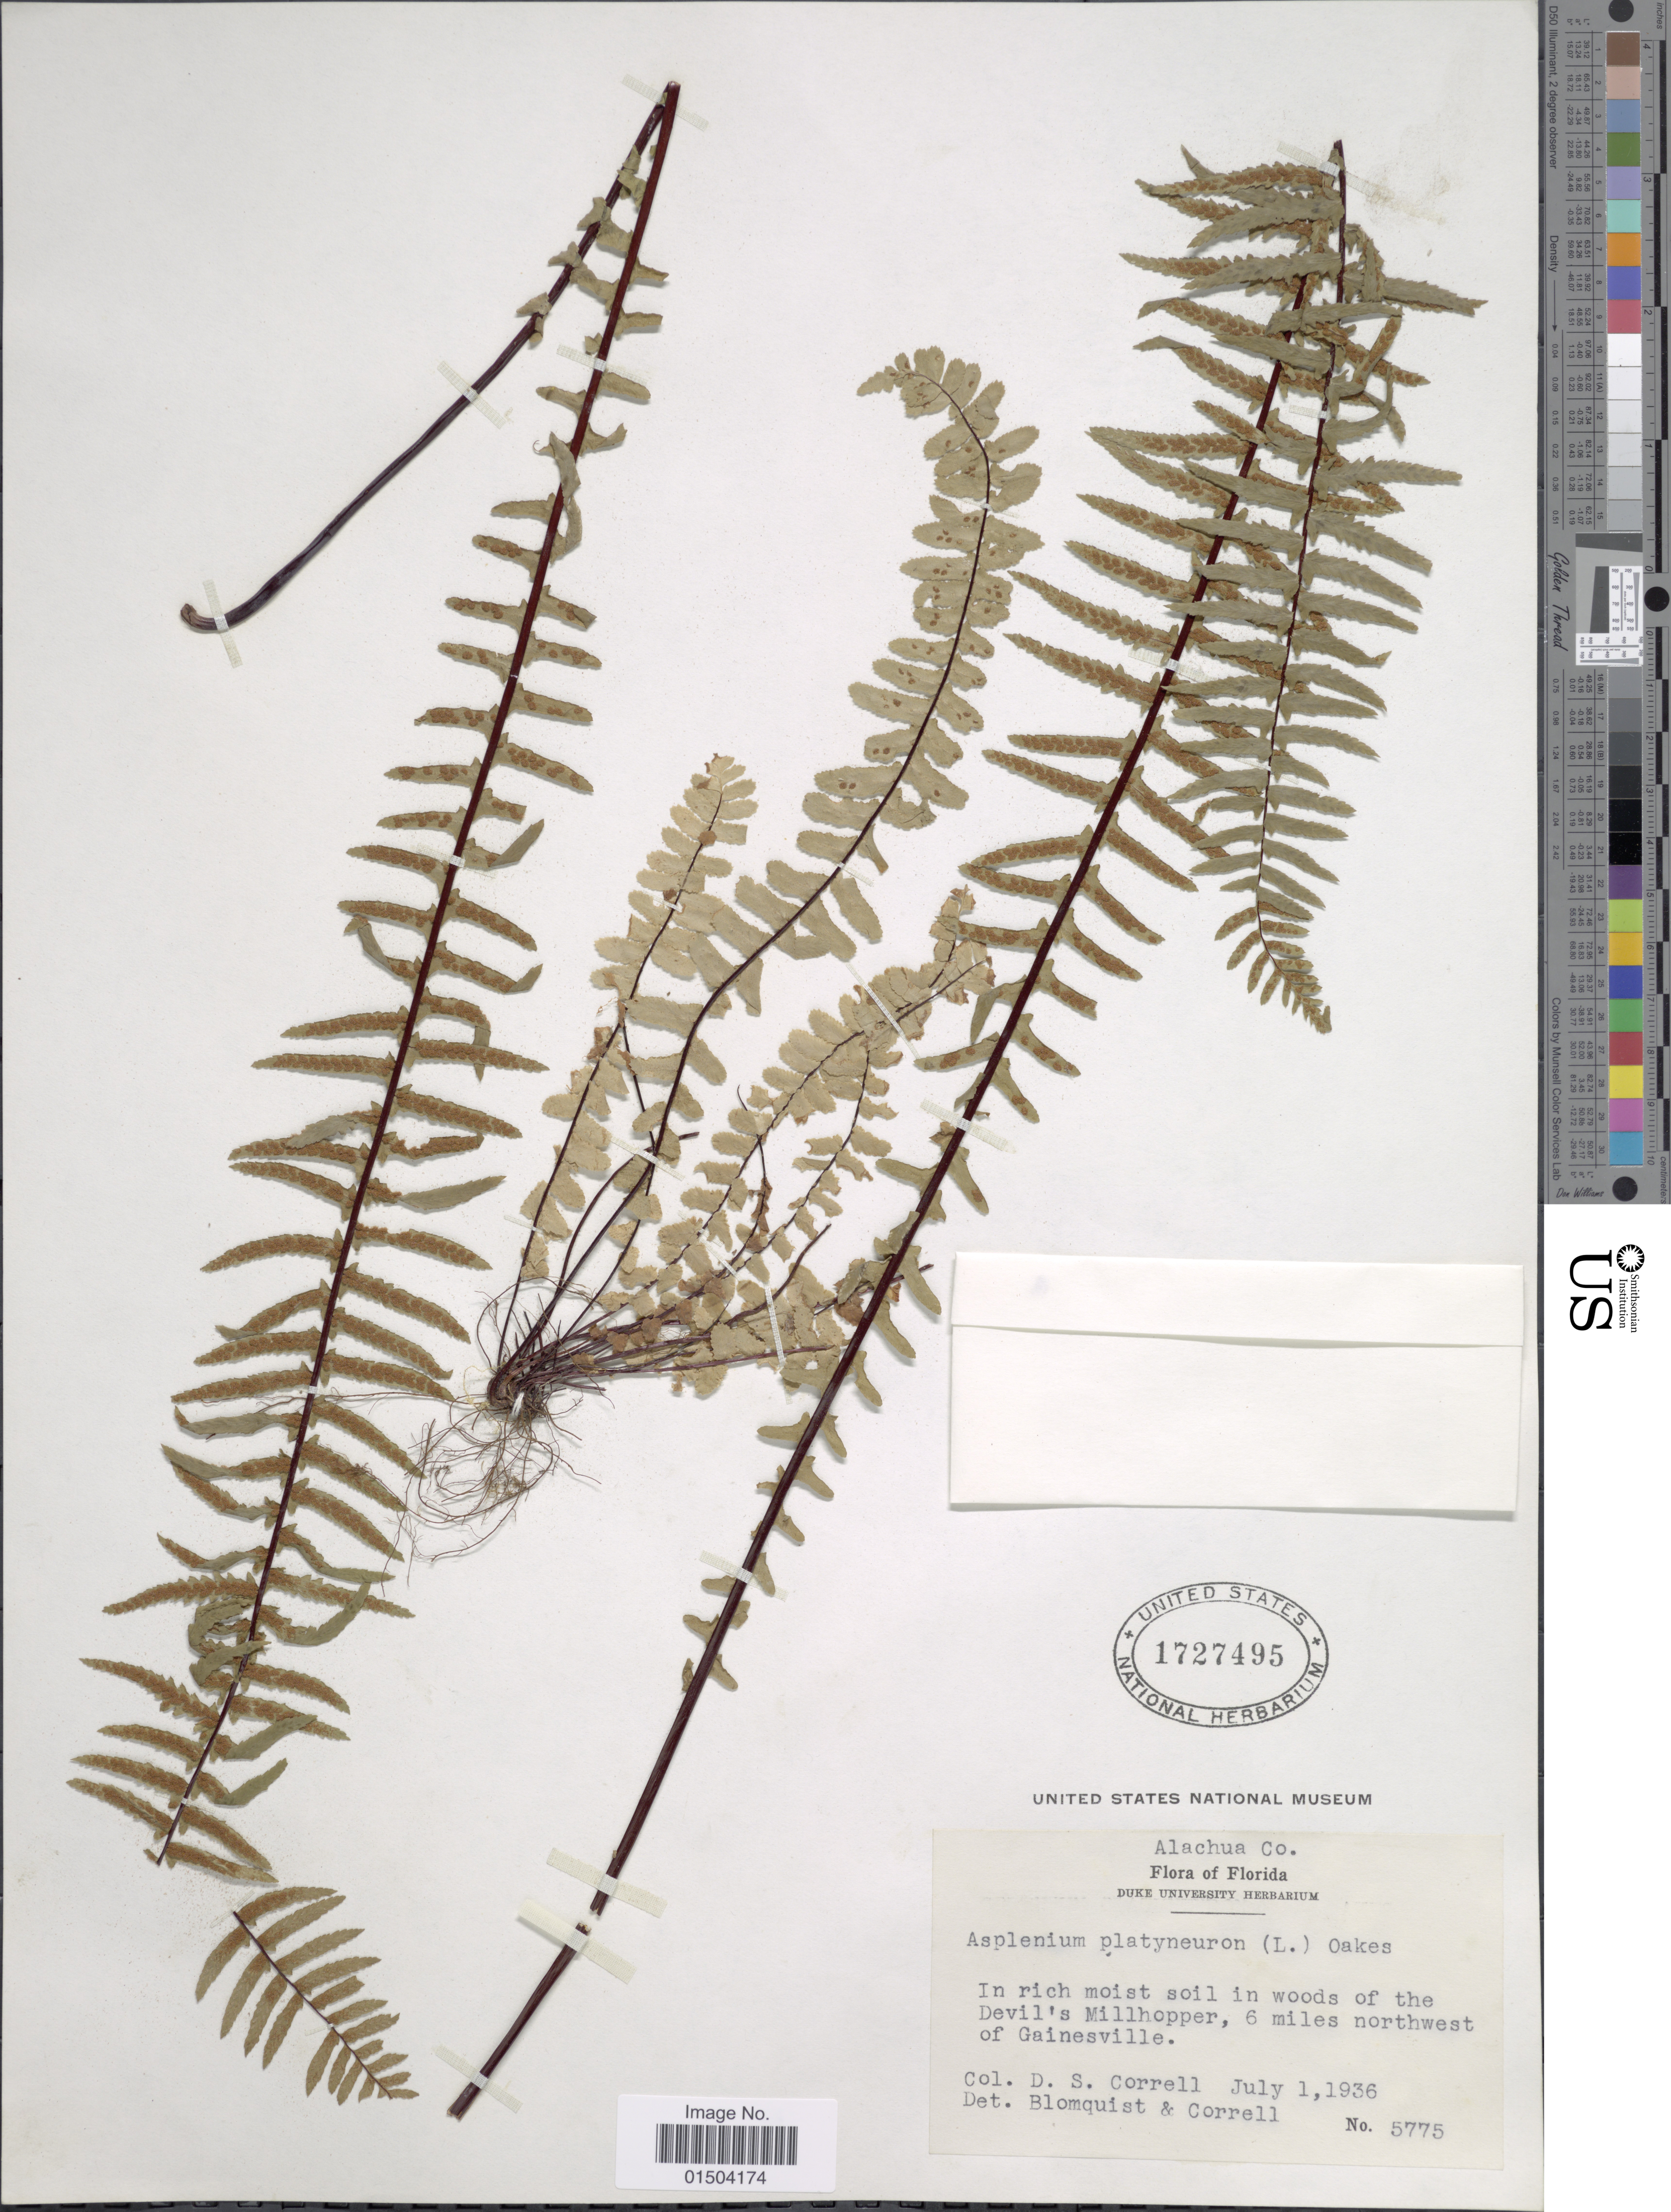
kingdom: Plantae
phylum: Tracheophyta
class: Polypodiopsida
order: Polypodiales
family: Aspleniaceae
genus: Asplenium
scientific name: Asplenium platyneuron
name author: (L.) Britton, Stearns & Poggenb.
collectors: D. S. Correll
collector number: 5775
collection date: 1936-07-01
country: United States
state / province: Florida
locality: Alachua Co. In rich moist soil in woods of the Devil's Millhopper, 6 miles northwest of Gainesville.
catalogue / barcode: US 1727495